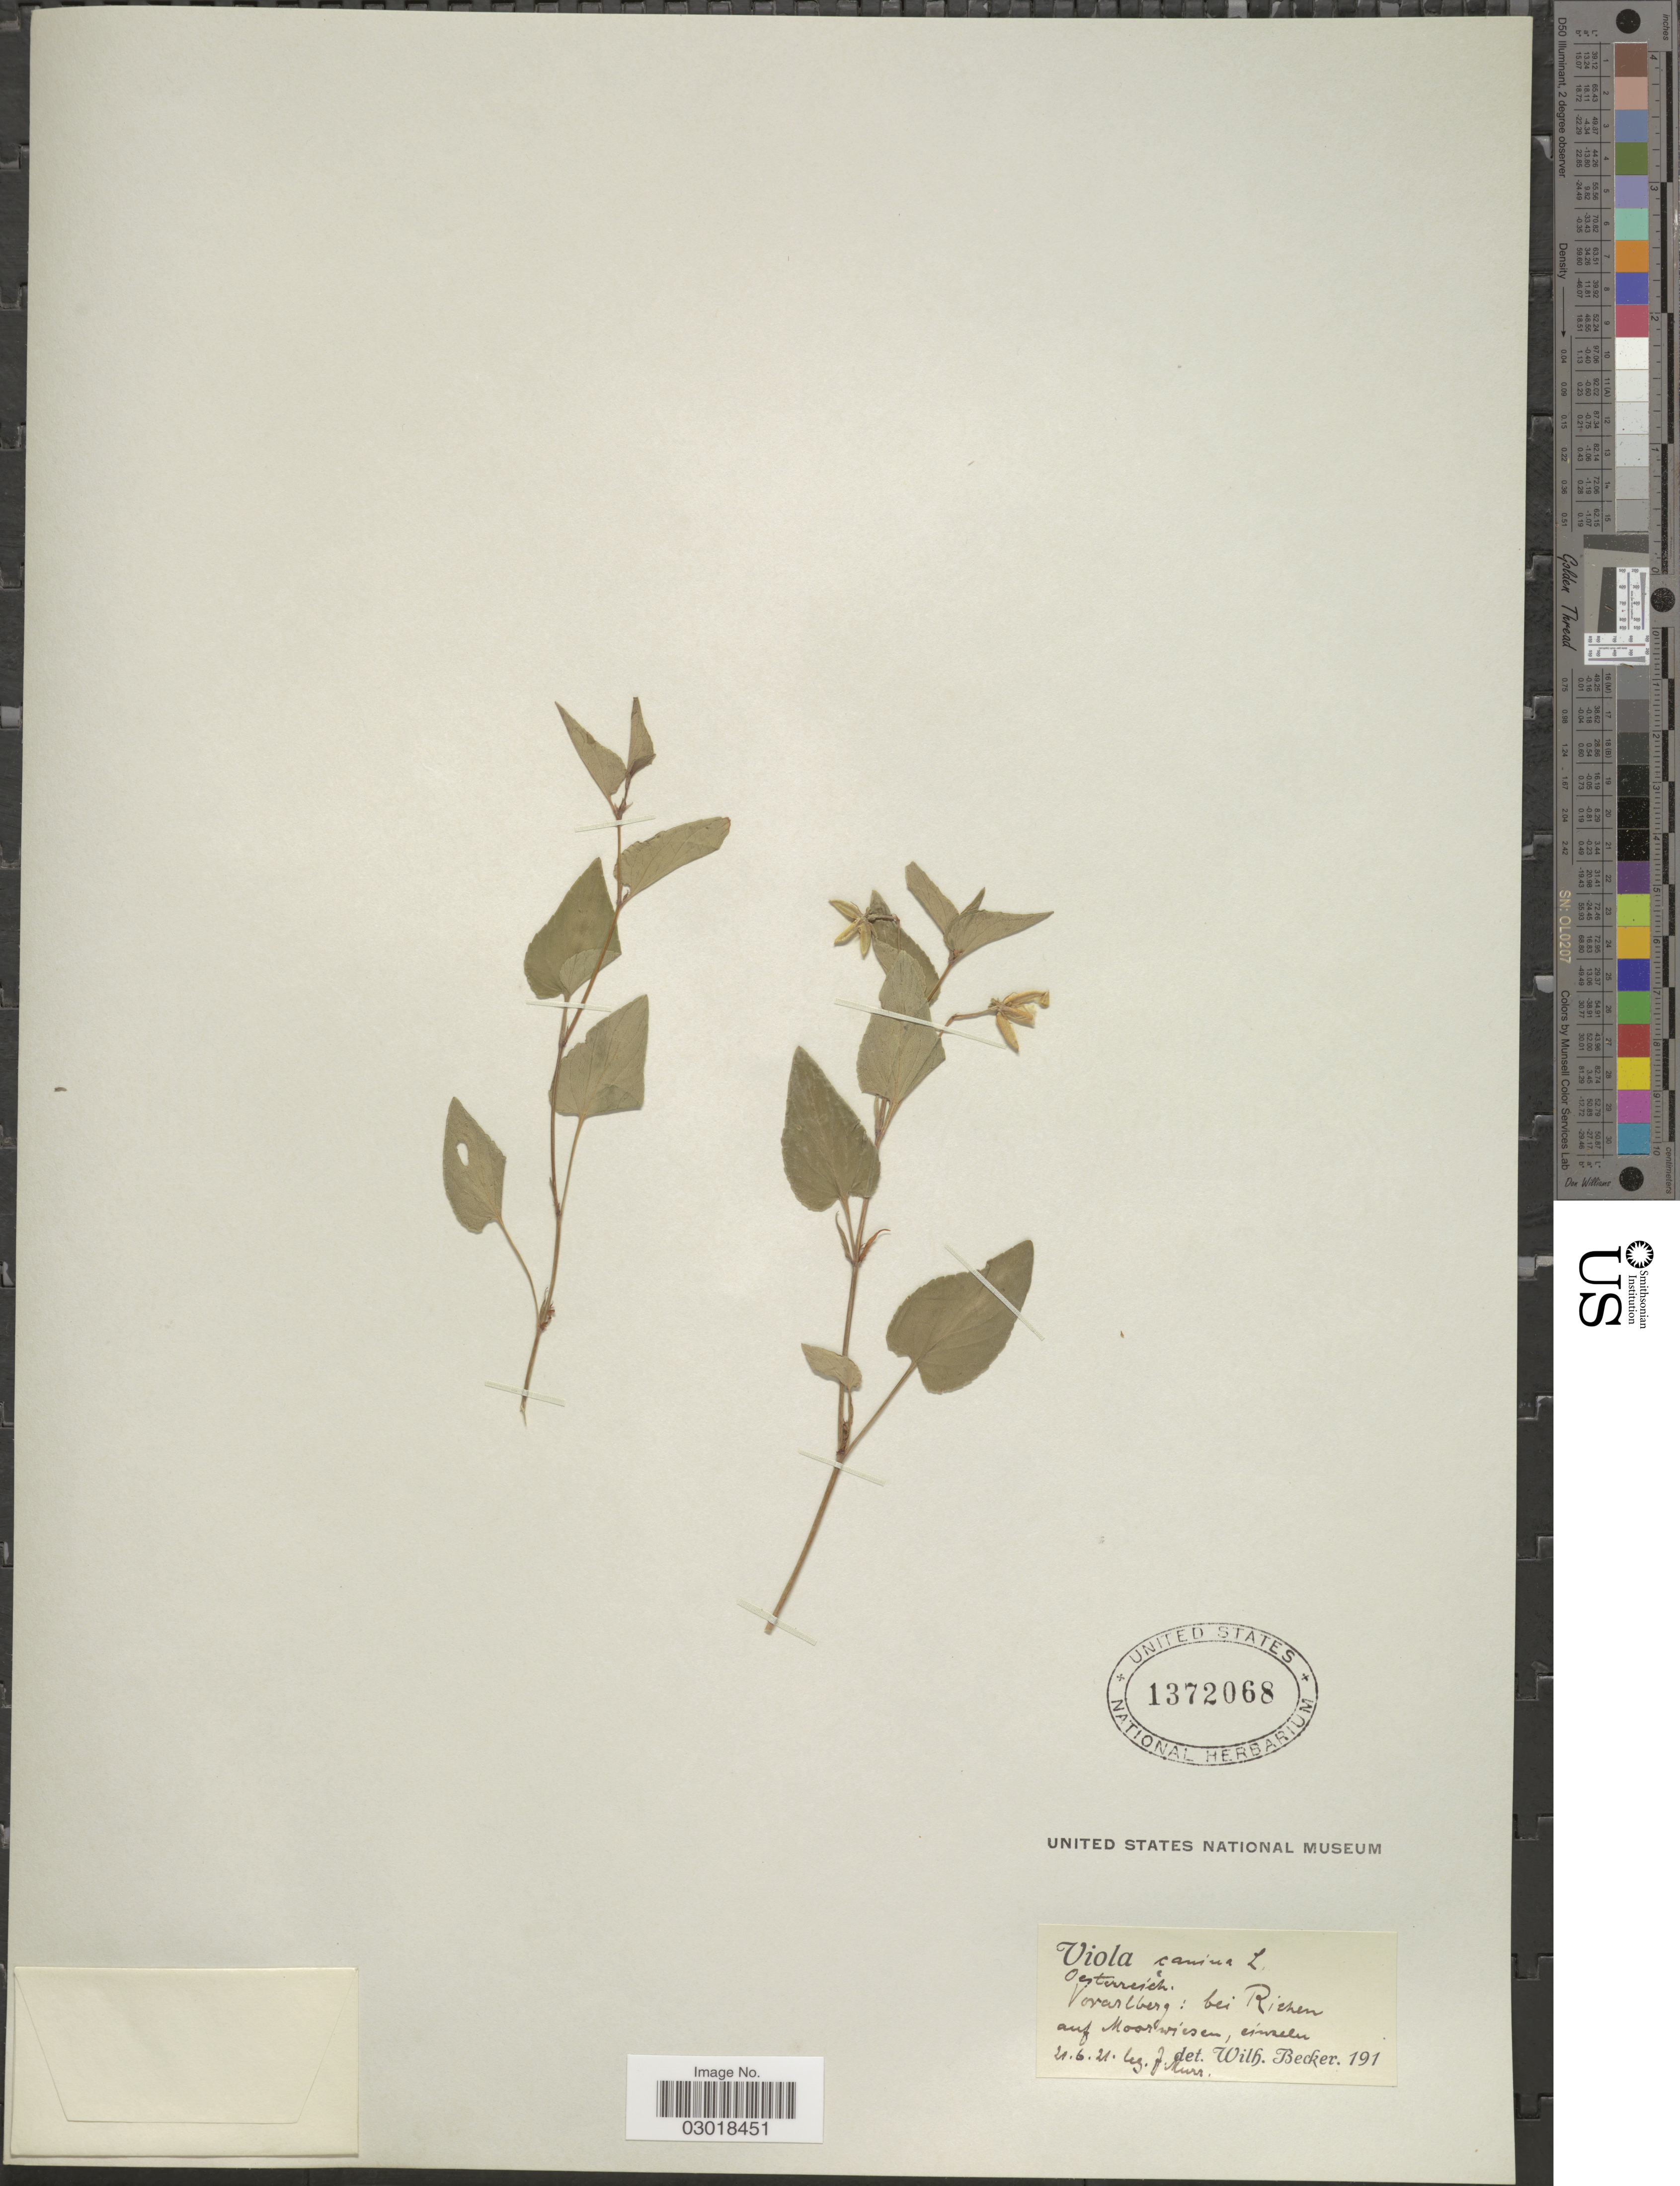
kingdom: Plantae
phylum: Tracheophyta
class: Magnoliopsida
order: Malpighiales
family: Violaceae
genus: Viola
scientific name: Viola canina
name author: L.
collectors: J. Murr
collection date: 1921-06-21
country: Austria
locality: Oesterreich. Vorarlberg; bei Riehen auf Moor wiesen, einzelen.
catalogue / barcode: US 1372068